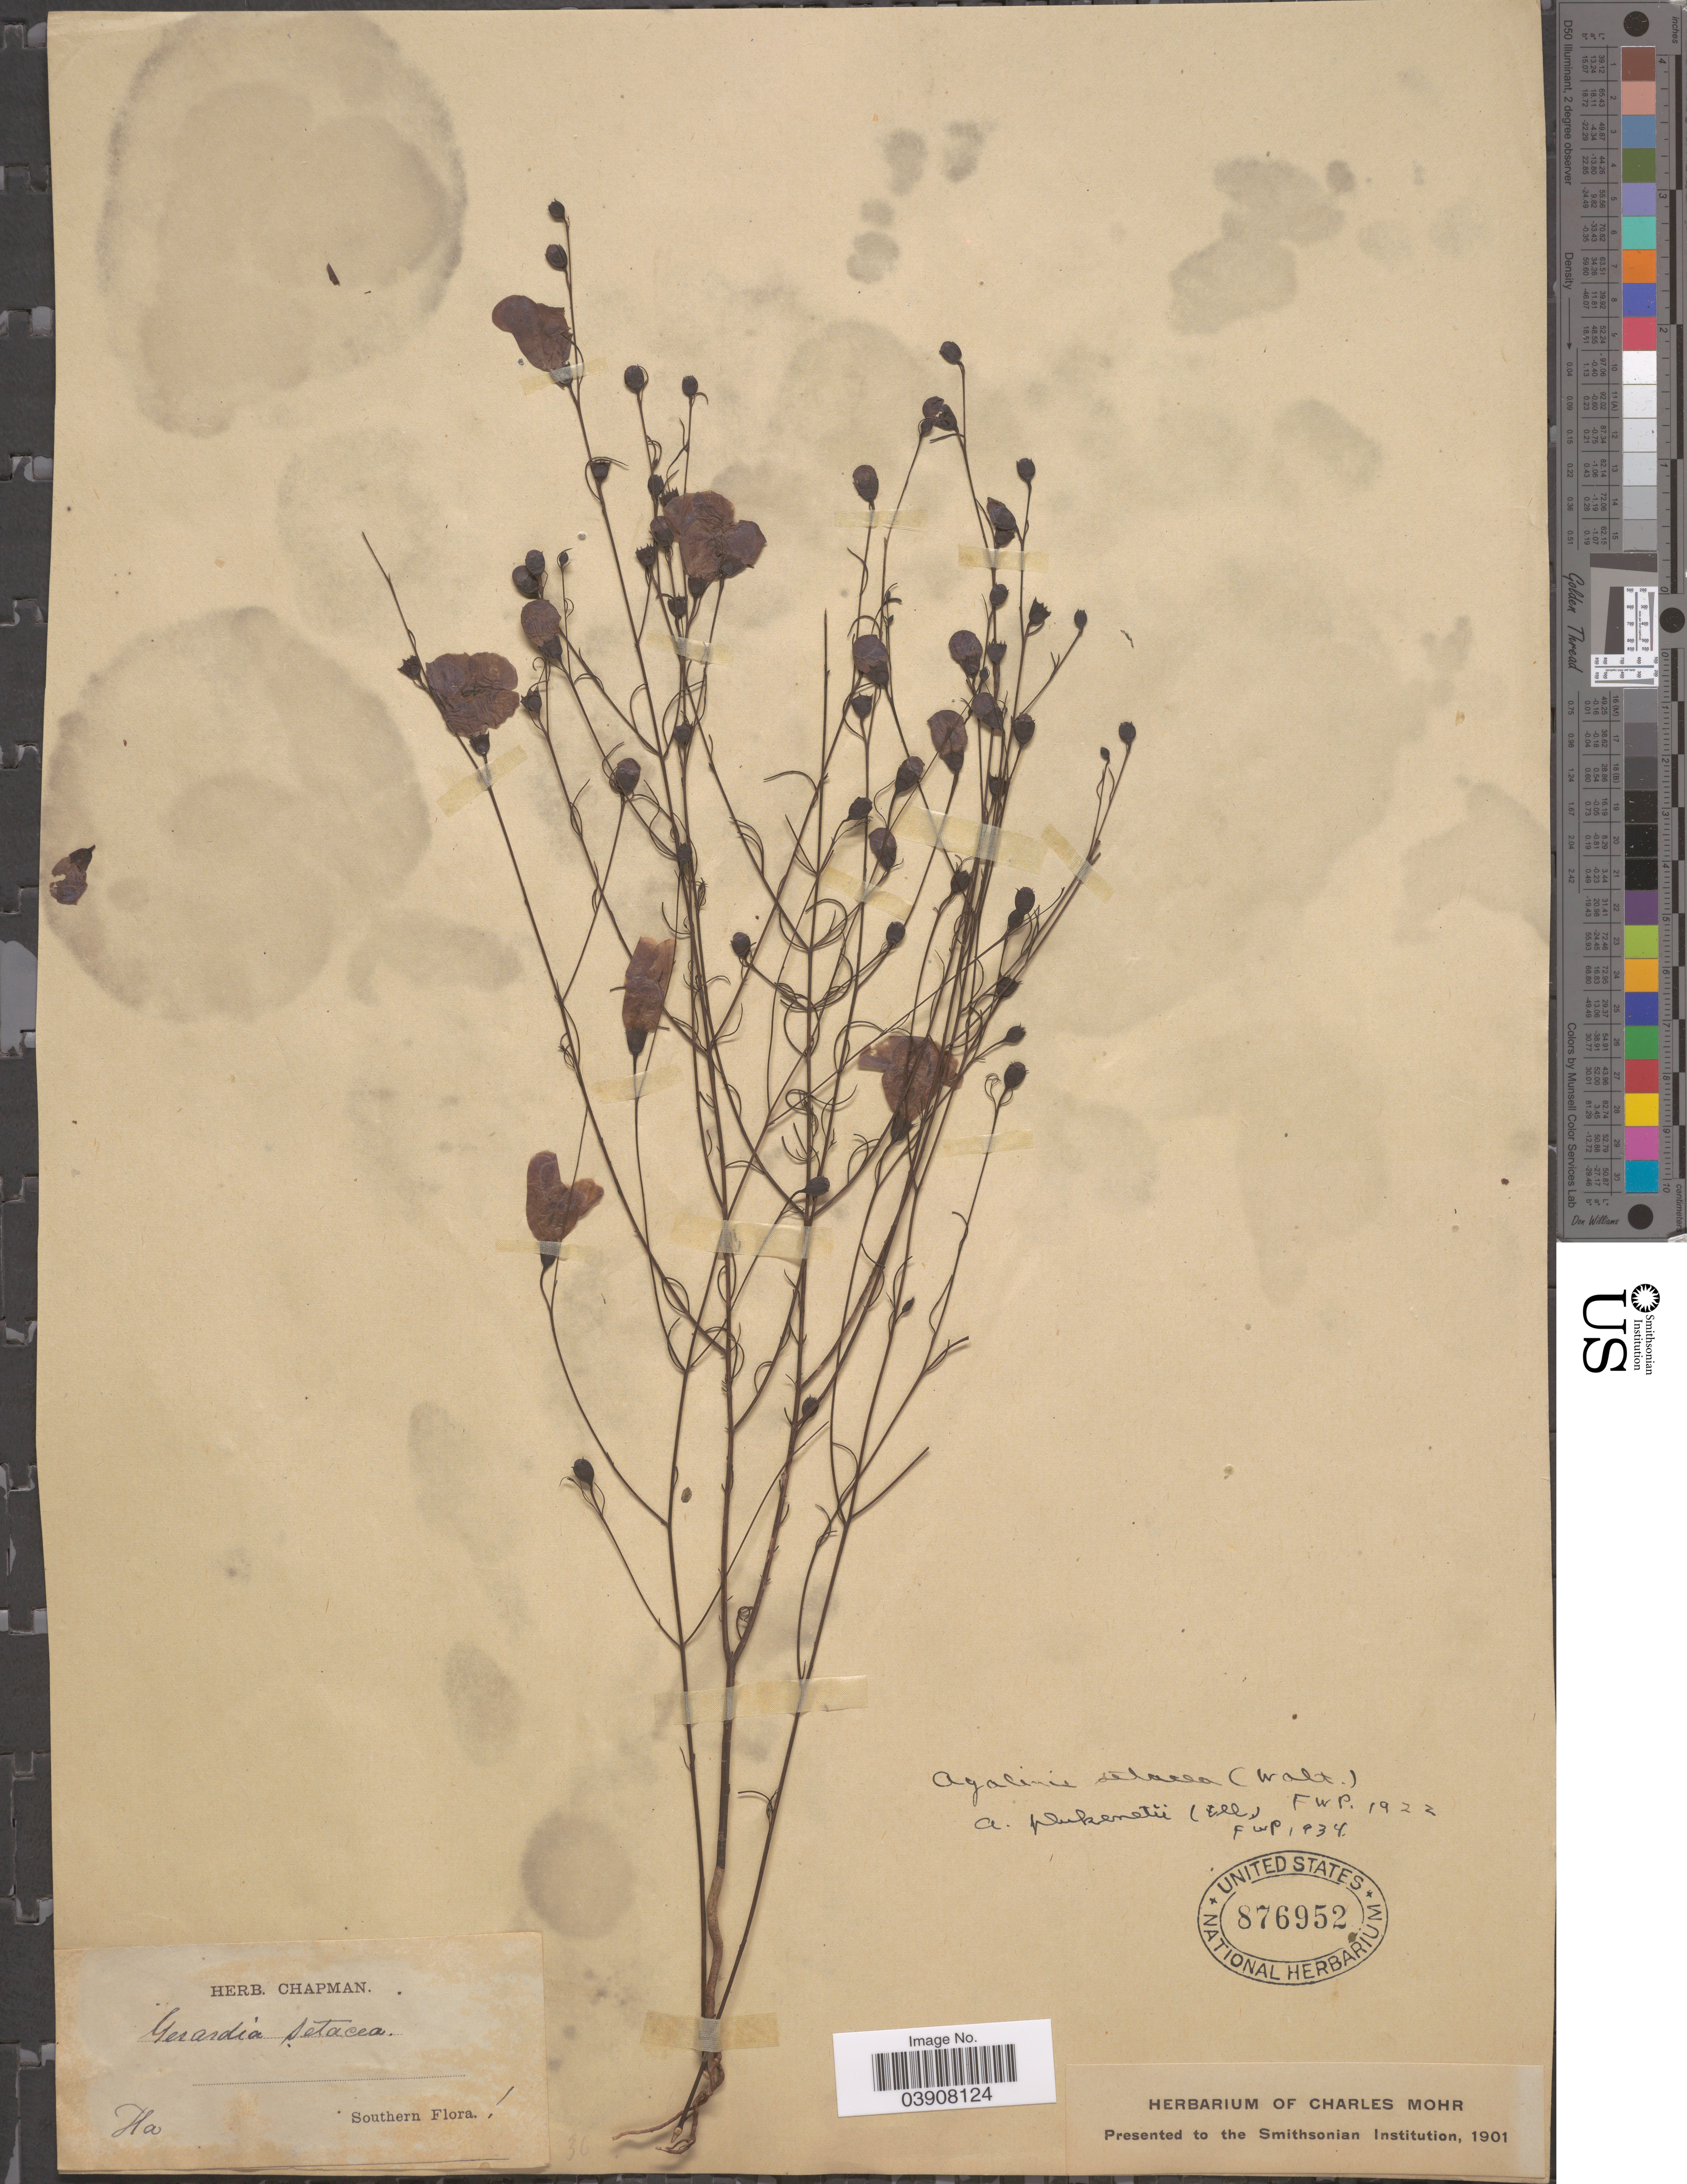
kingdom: Plantae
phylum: Tracheophyta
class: Magnoliopsida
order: Lamiales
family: Orobanchaceae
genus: Agalinis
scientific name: Agalinis plukenetii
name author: (Elliott) Raf.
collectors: ex herb. Chapman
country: United States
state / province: Florida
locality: Southern Flora.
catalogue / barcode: US 876952